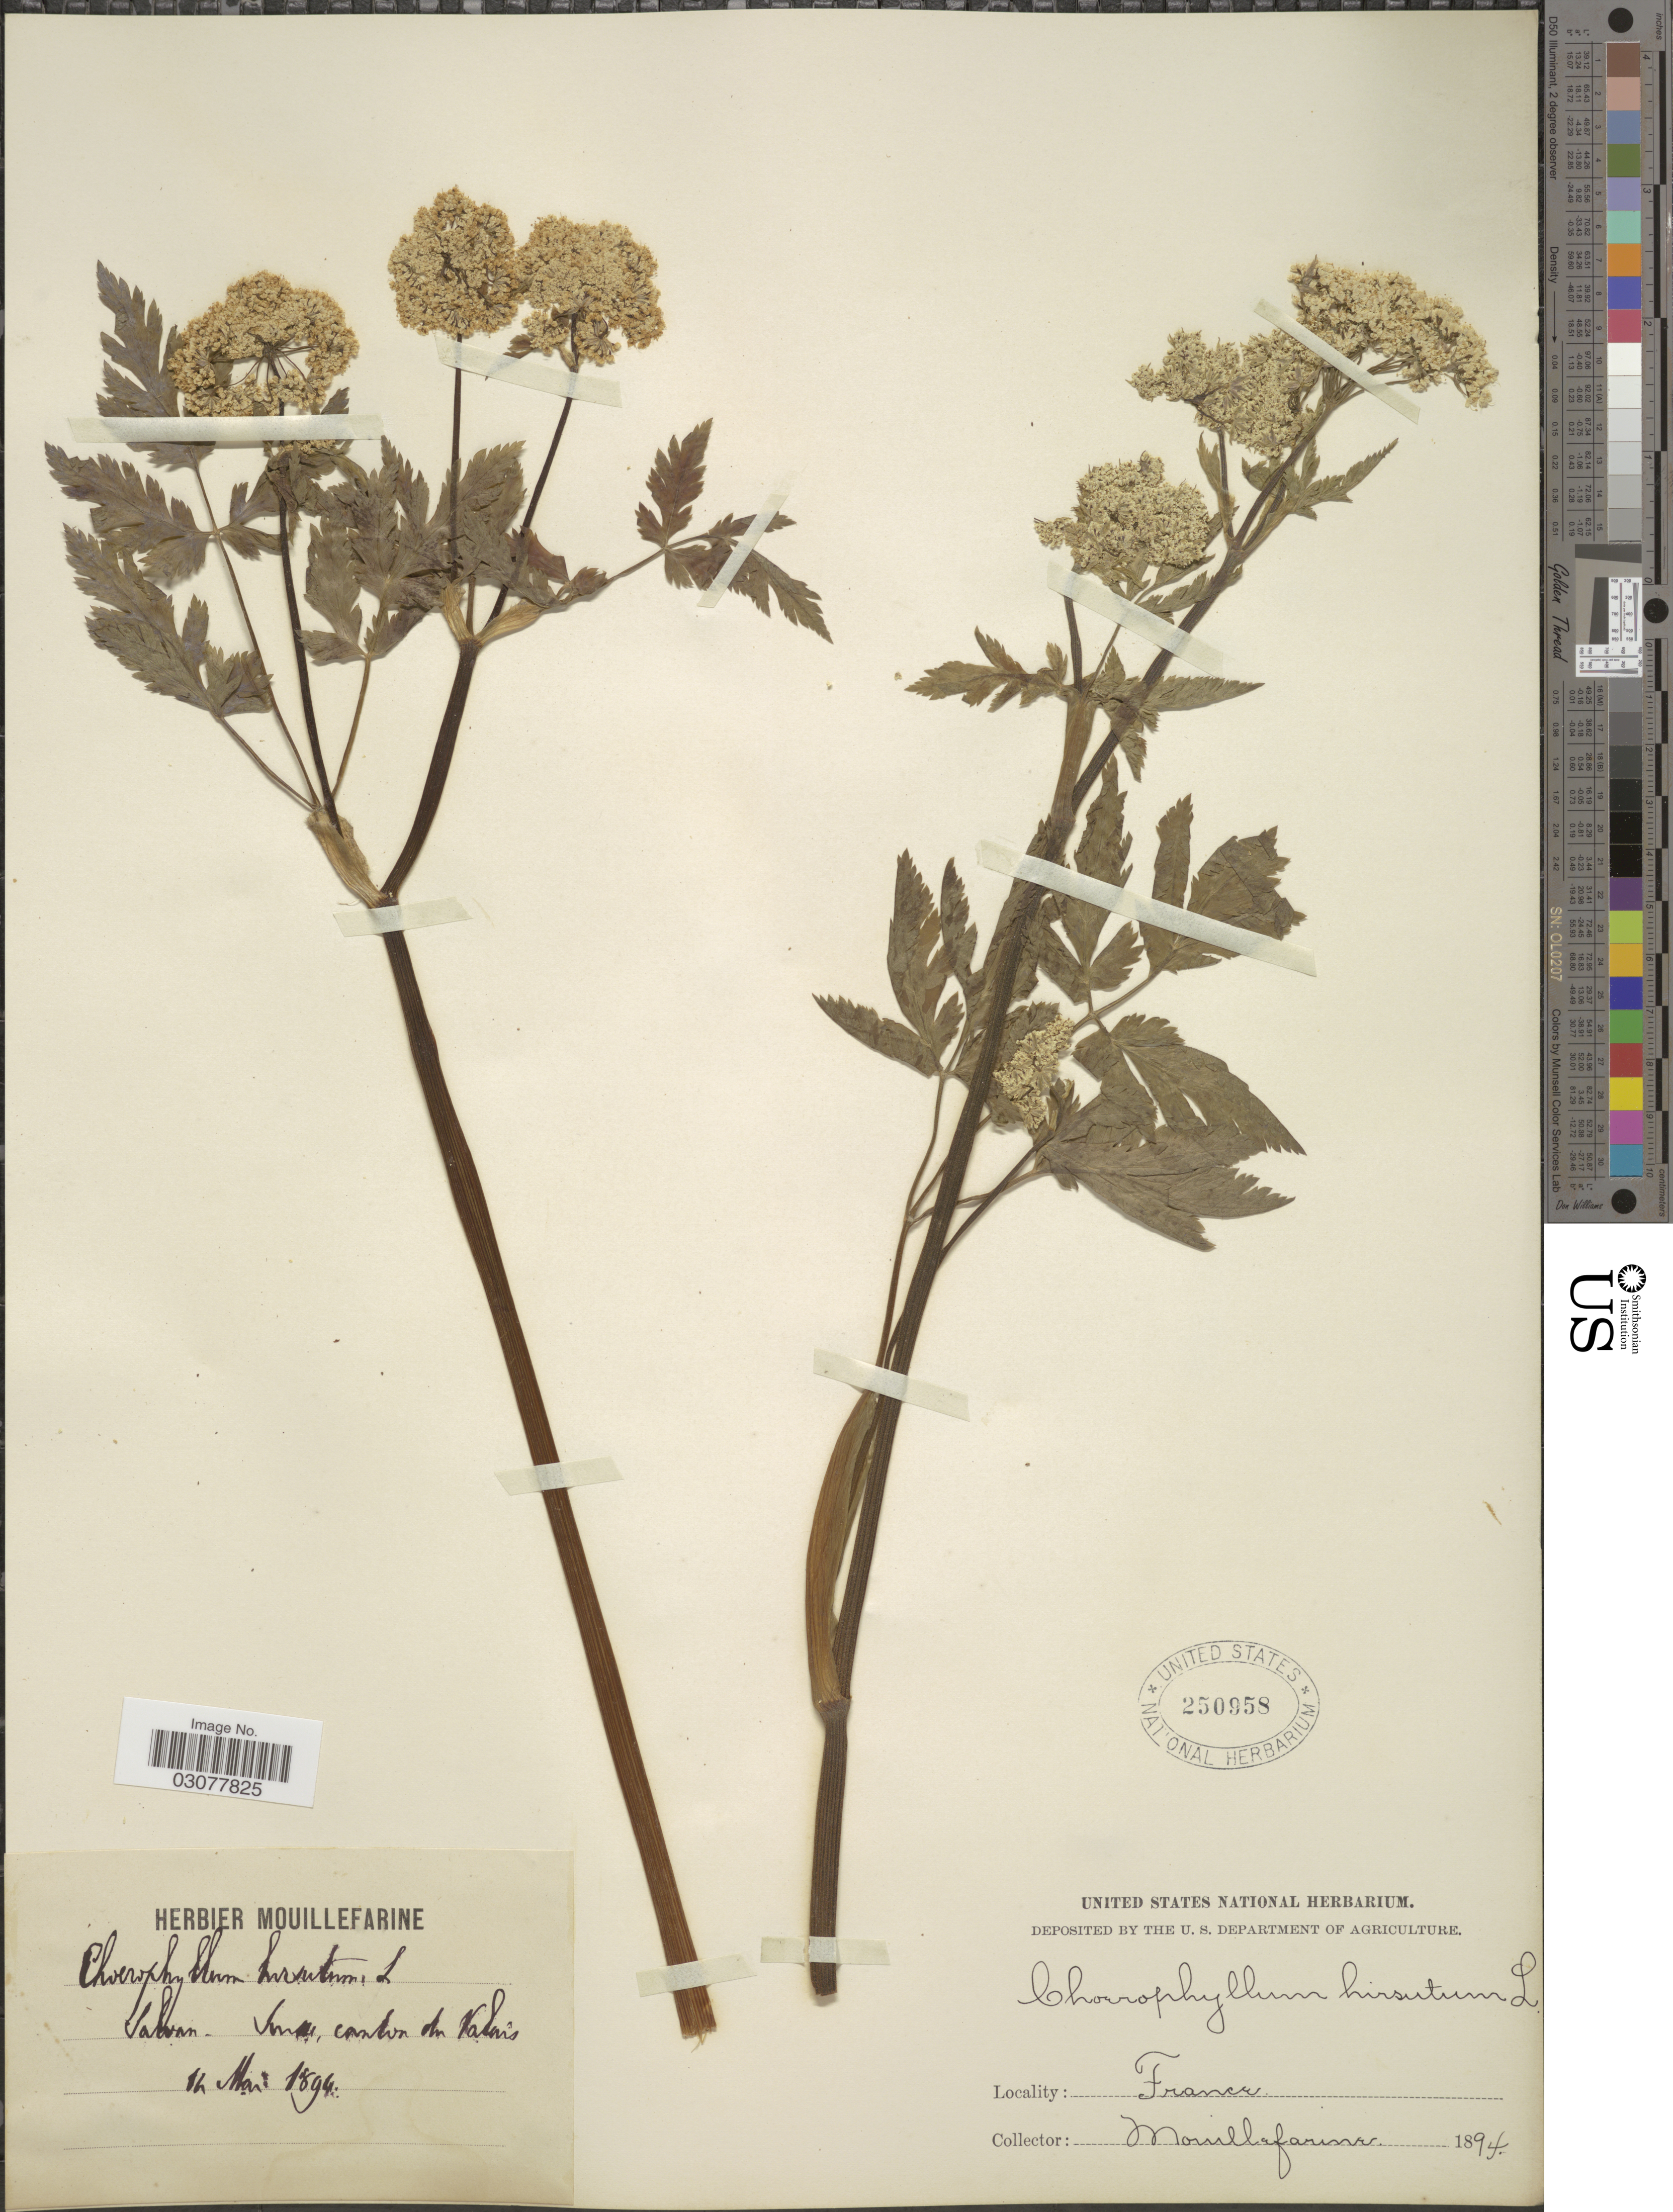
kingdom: Plantae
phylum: Tracheophyta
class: Magnoliopsida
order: Apiales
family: Apiaceae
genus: Chaerophyllum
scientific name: Chaerophyllum hirsutum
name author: L.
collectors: A. Mouillefarine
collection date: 1894-05-12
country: Switzerland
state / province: Valais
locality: Salvan, canton du Valais, Suisse.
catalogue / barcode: US 250958